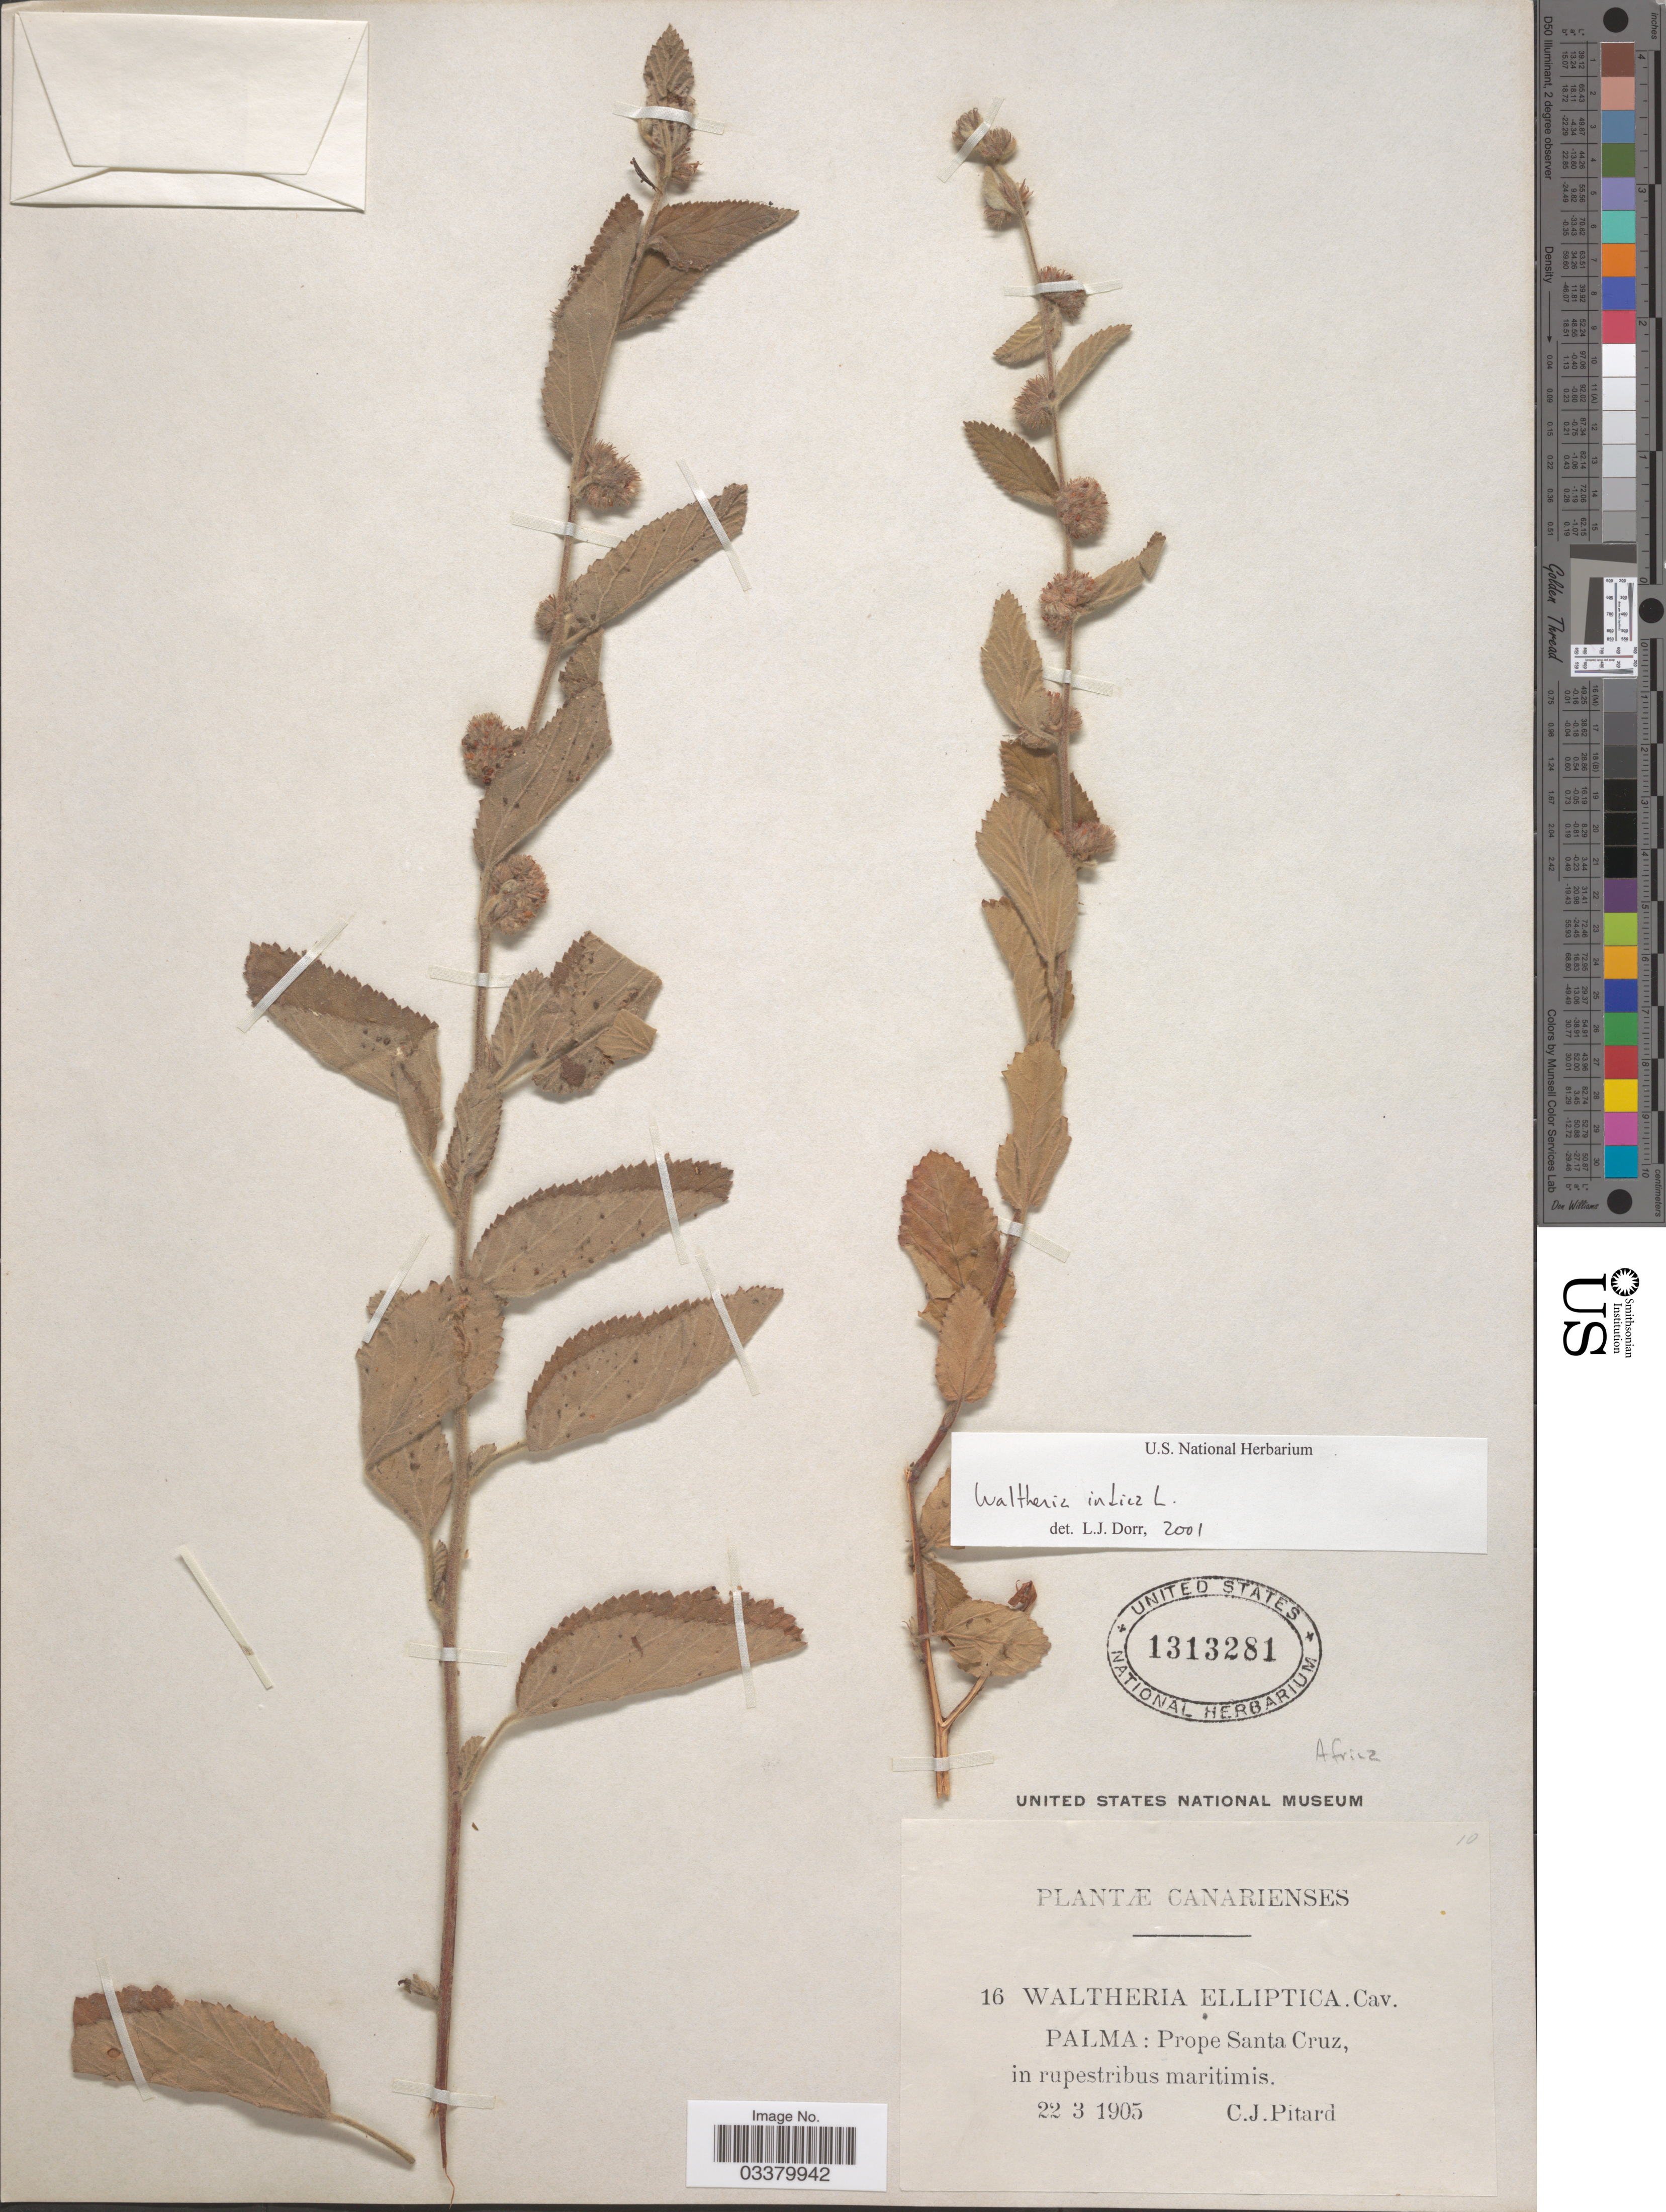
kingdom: Plantae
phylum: Tracheophyta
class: Magnoliopsida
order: Malvales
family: Malvaceae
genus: Waltheria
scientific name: Waltheria indica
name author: L.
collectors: C. Pitard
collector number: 16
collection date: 1905-03-22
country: Spain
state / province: Canarias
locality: Palma: Prope Santa Cruz, in rupestribus maritimis.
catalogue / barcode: US 1313281